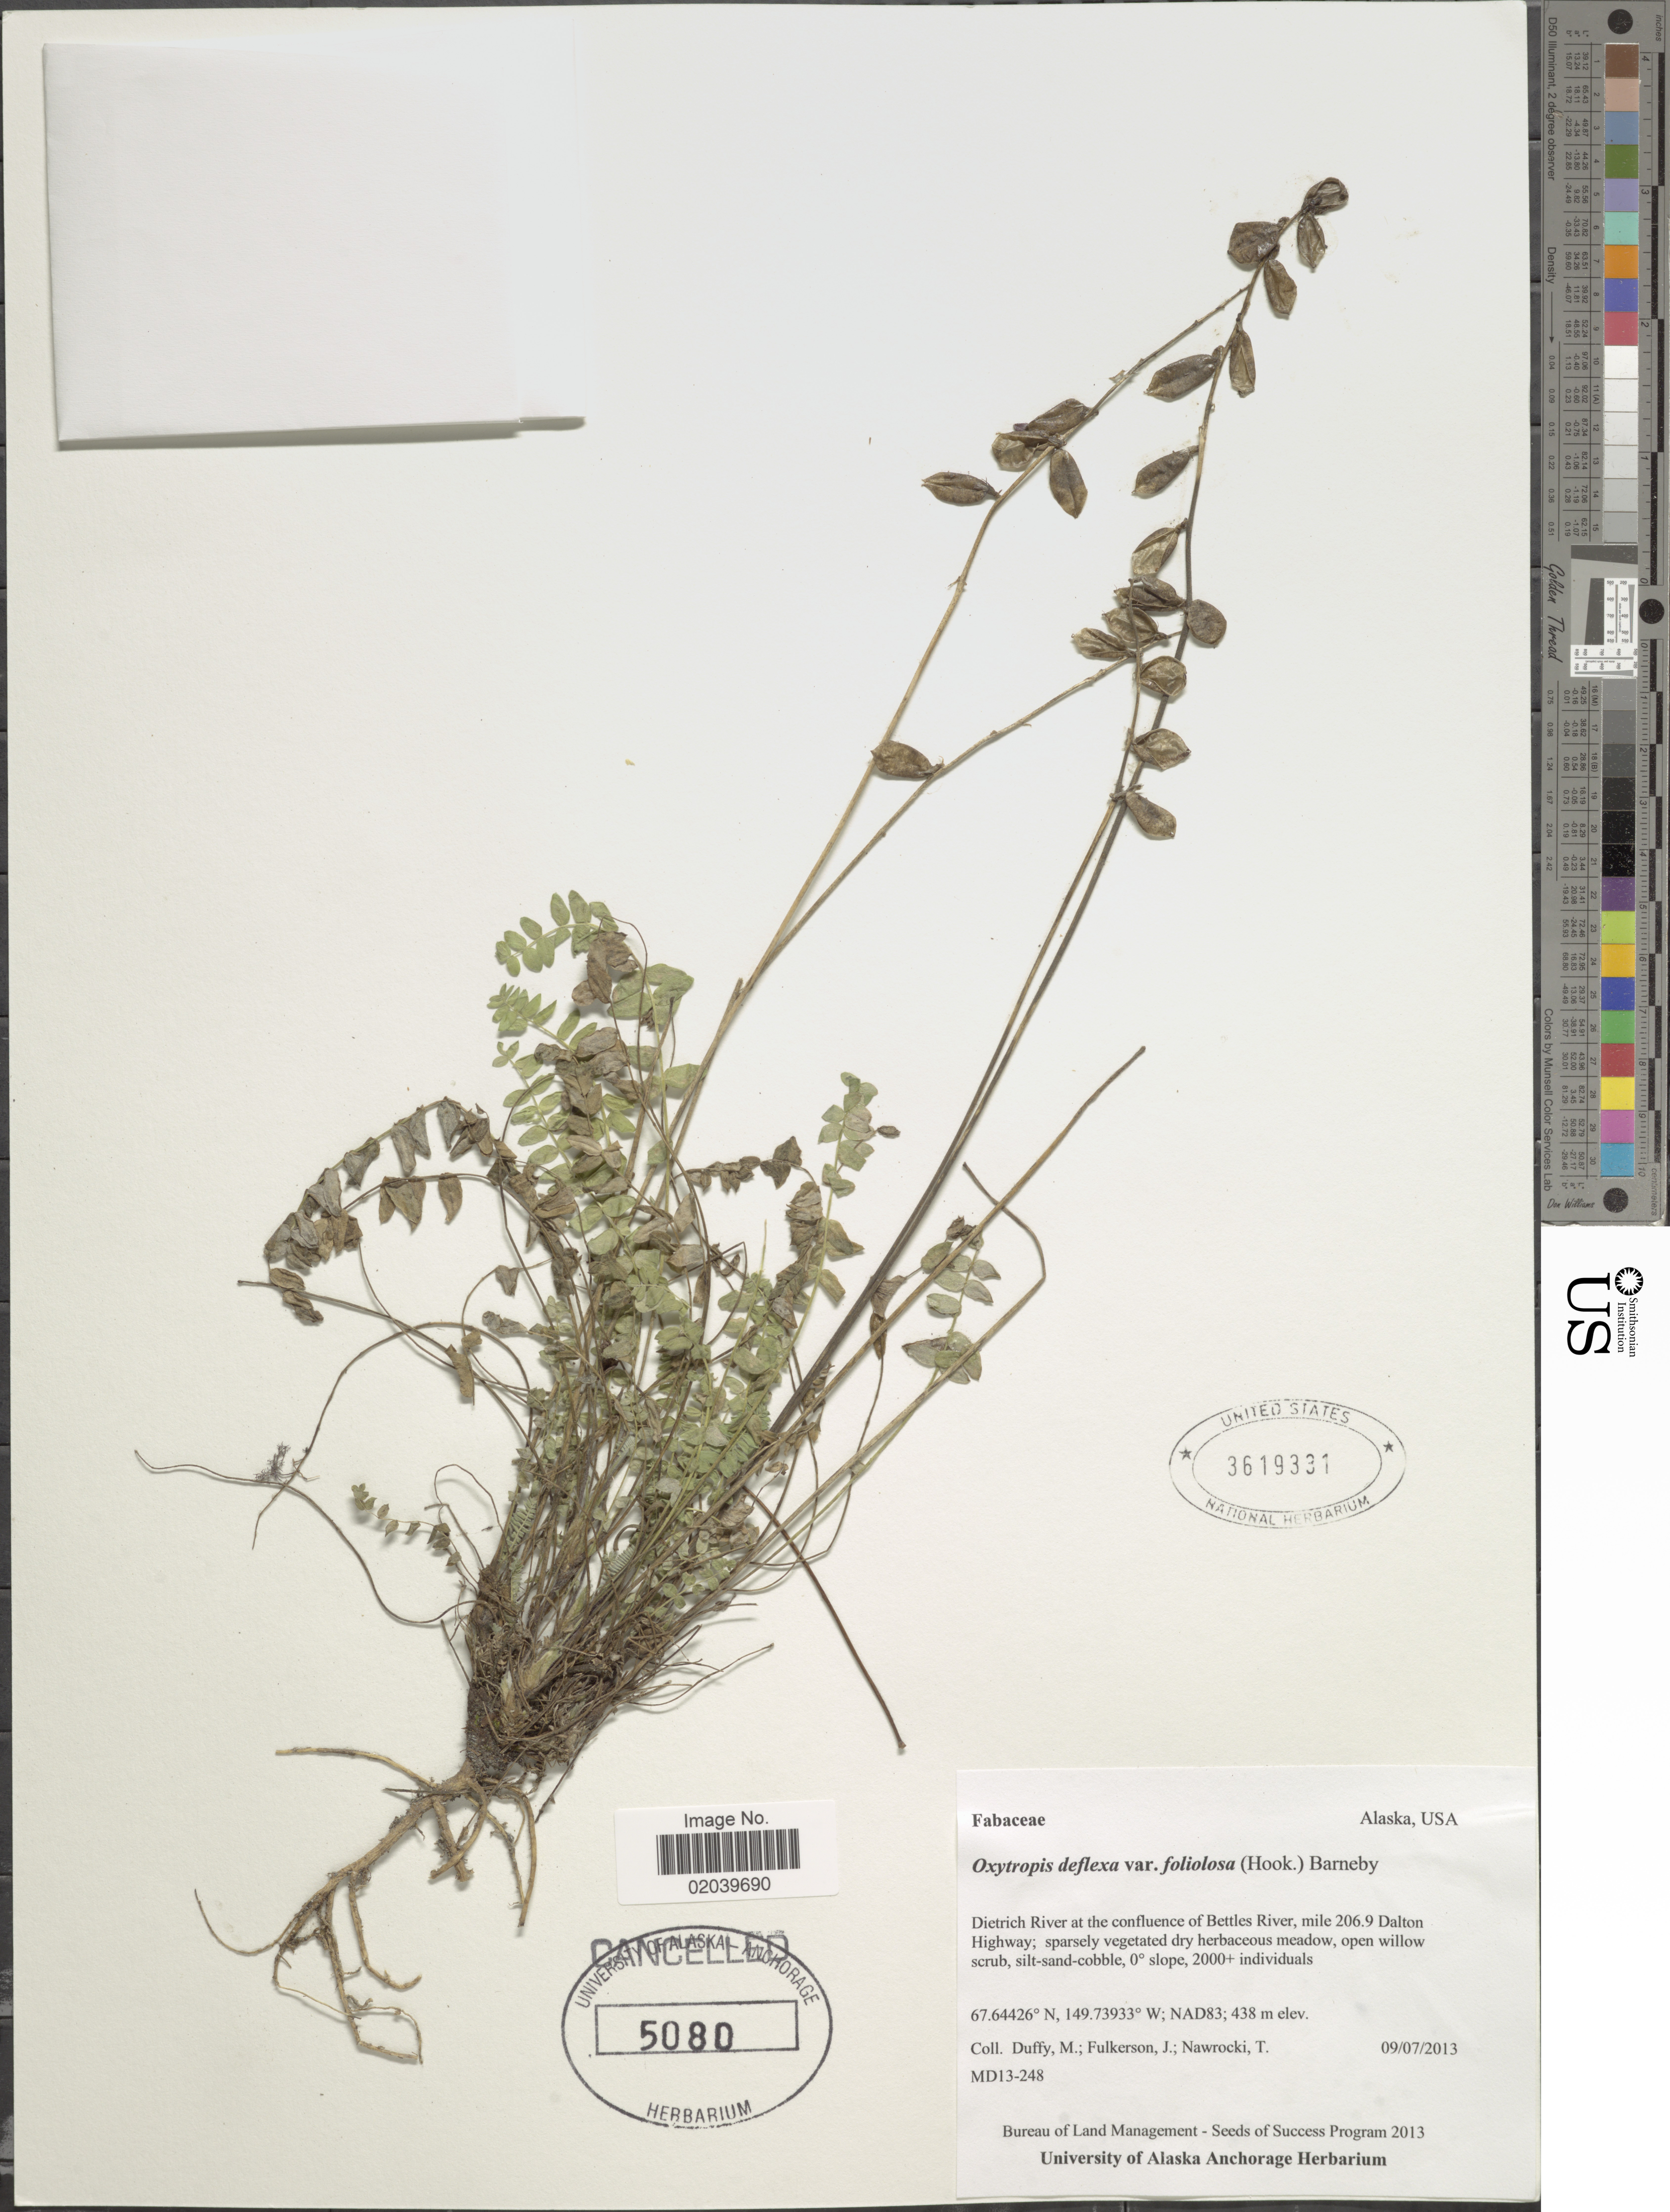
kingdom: Plantae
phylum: Tracheophyta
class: Magnoliopsida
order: Fabales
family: Fabaceae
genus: Oxytropis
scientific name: Oxytropis deflexa var. foliolosa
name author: (Hook.) Barneby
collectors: M. Duffy, J. Fulkerson & T. Nawrocki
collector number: MD13-248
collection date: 2013-07-09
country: United States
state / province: Alaska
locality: Dietrich River at the confluence of Bettles River, mile 206-9 Dalton Highway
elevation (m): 438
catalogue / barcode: US 3619331